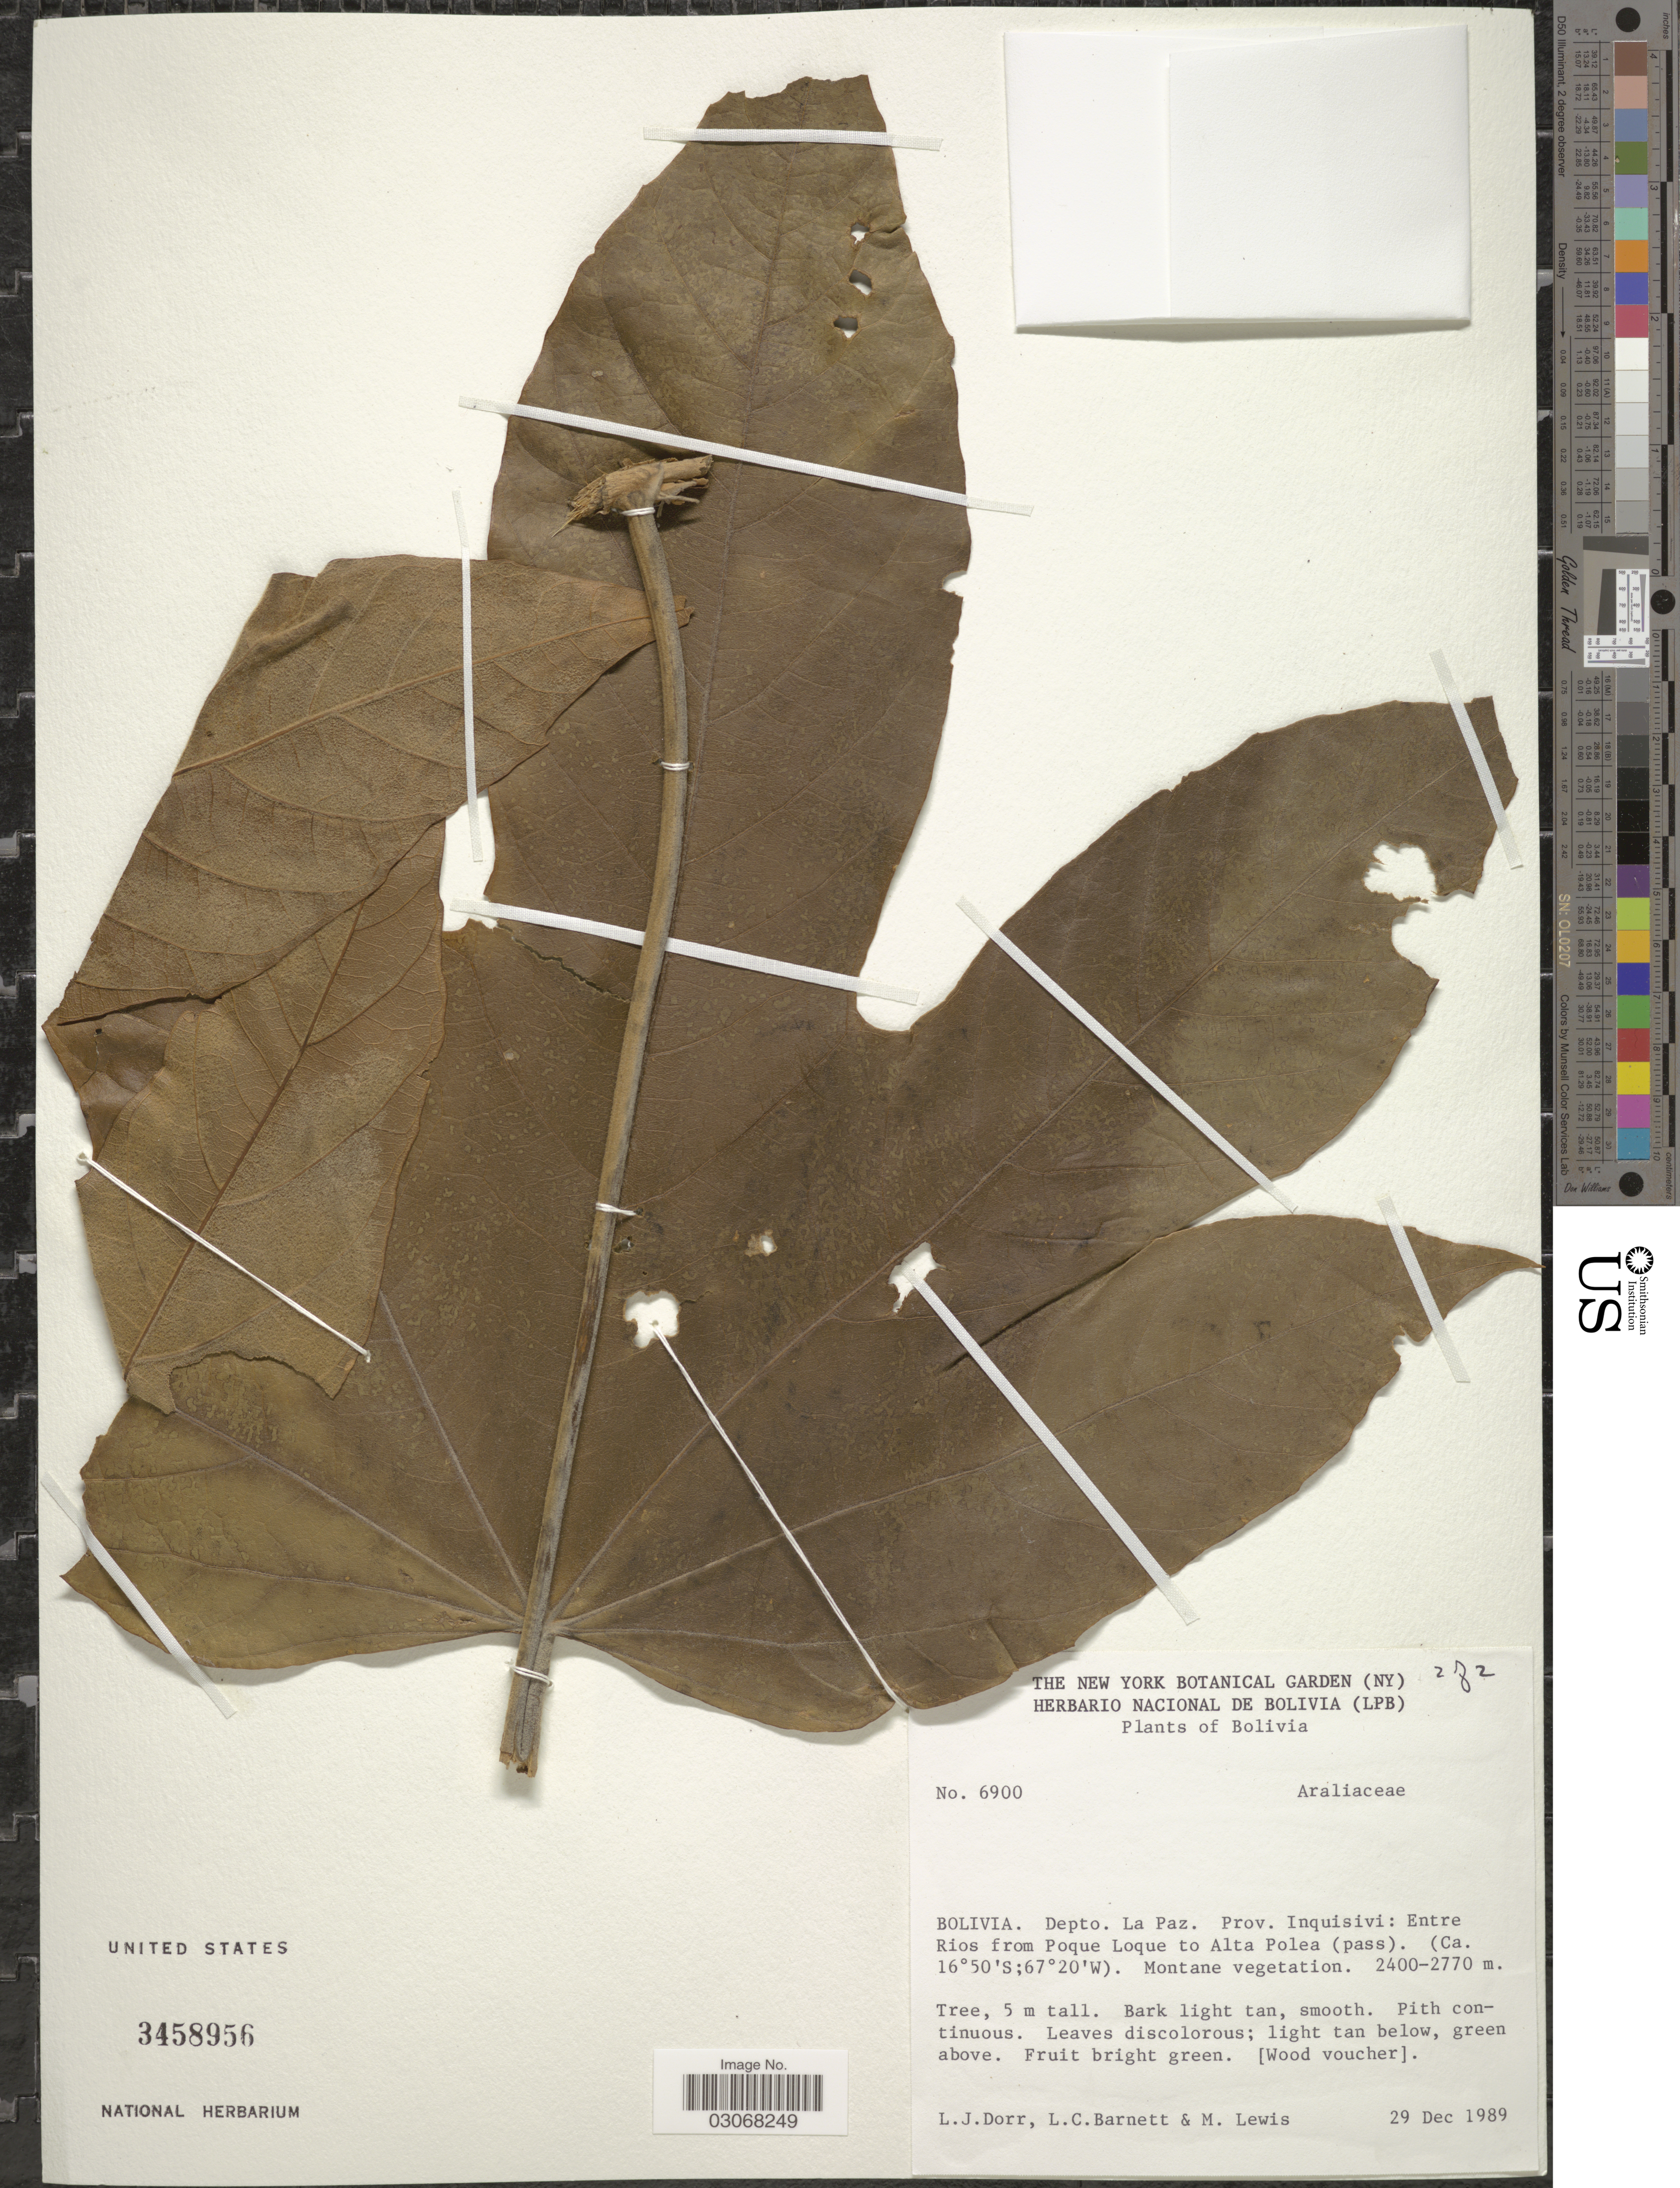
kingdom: Plantae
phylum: Tracheophyta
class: Magnoliopsida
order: Apiales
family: Araliaceae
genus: Oreopanax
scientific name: Oreopanax sp.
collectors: L. J. Dorr, L. C. Barnett & M. Lewis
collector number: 6900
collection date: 1989-12-29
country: Bolivia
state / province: La Paz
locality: Depto. La Paz. Prov. Inquisivi: Entre Rios from Poque Loque to Alta Polea (pass).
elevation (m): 2400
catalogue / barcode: US 3458956